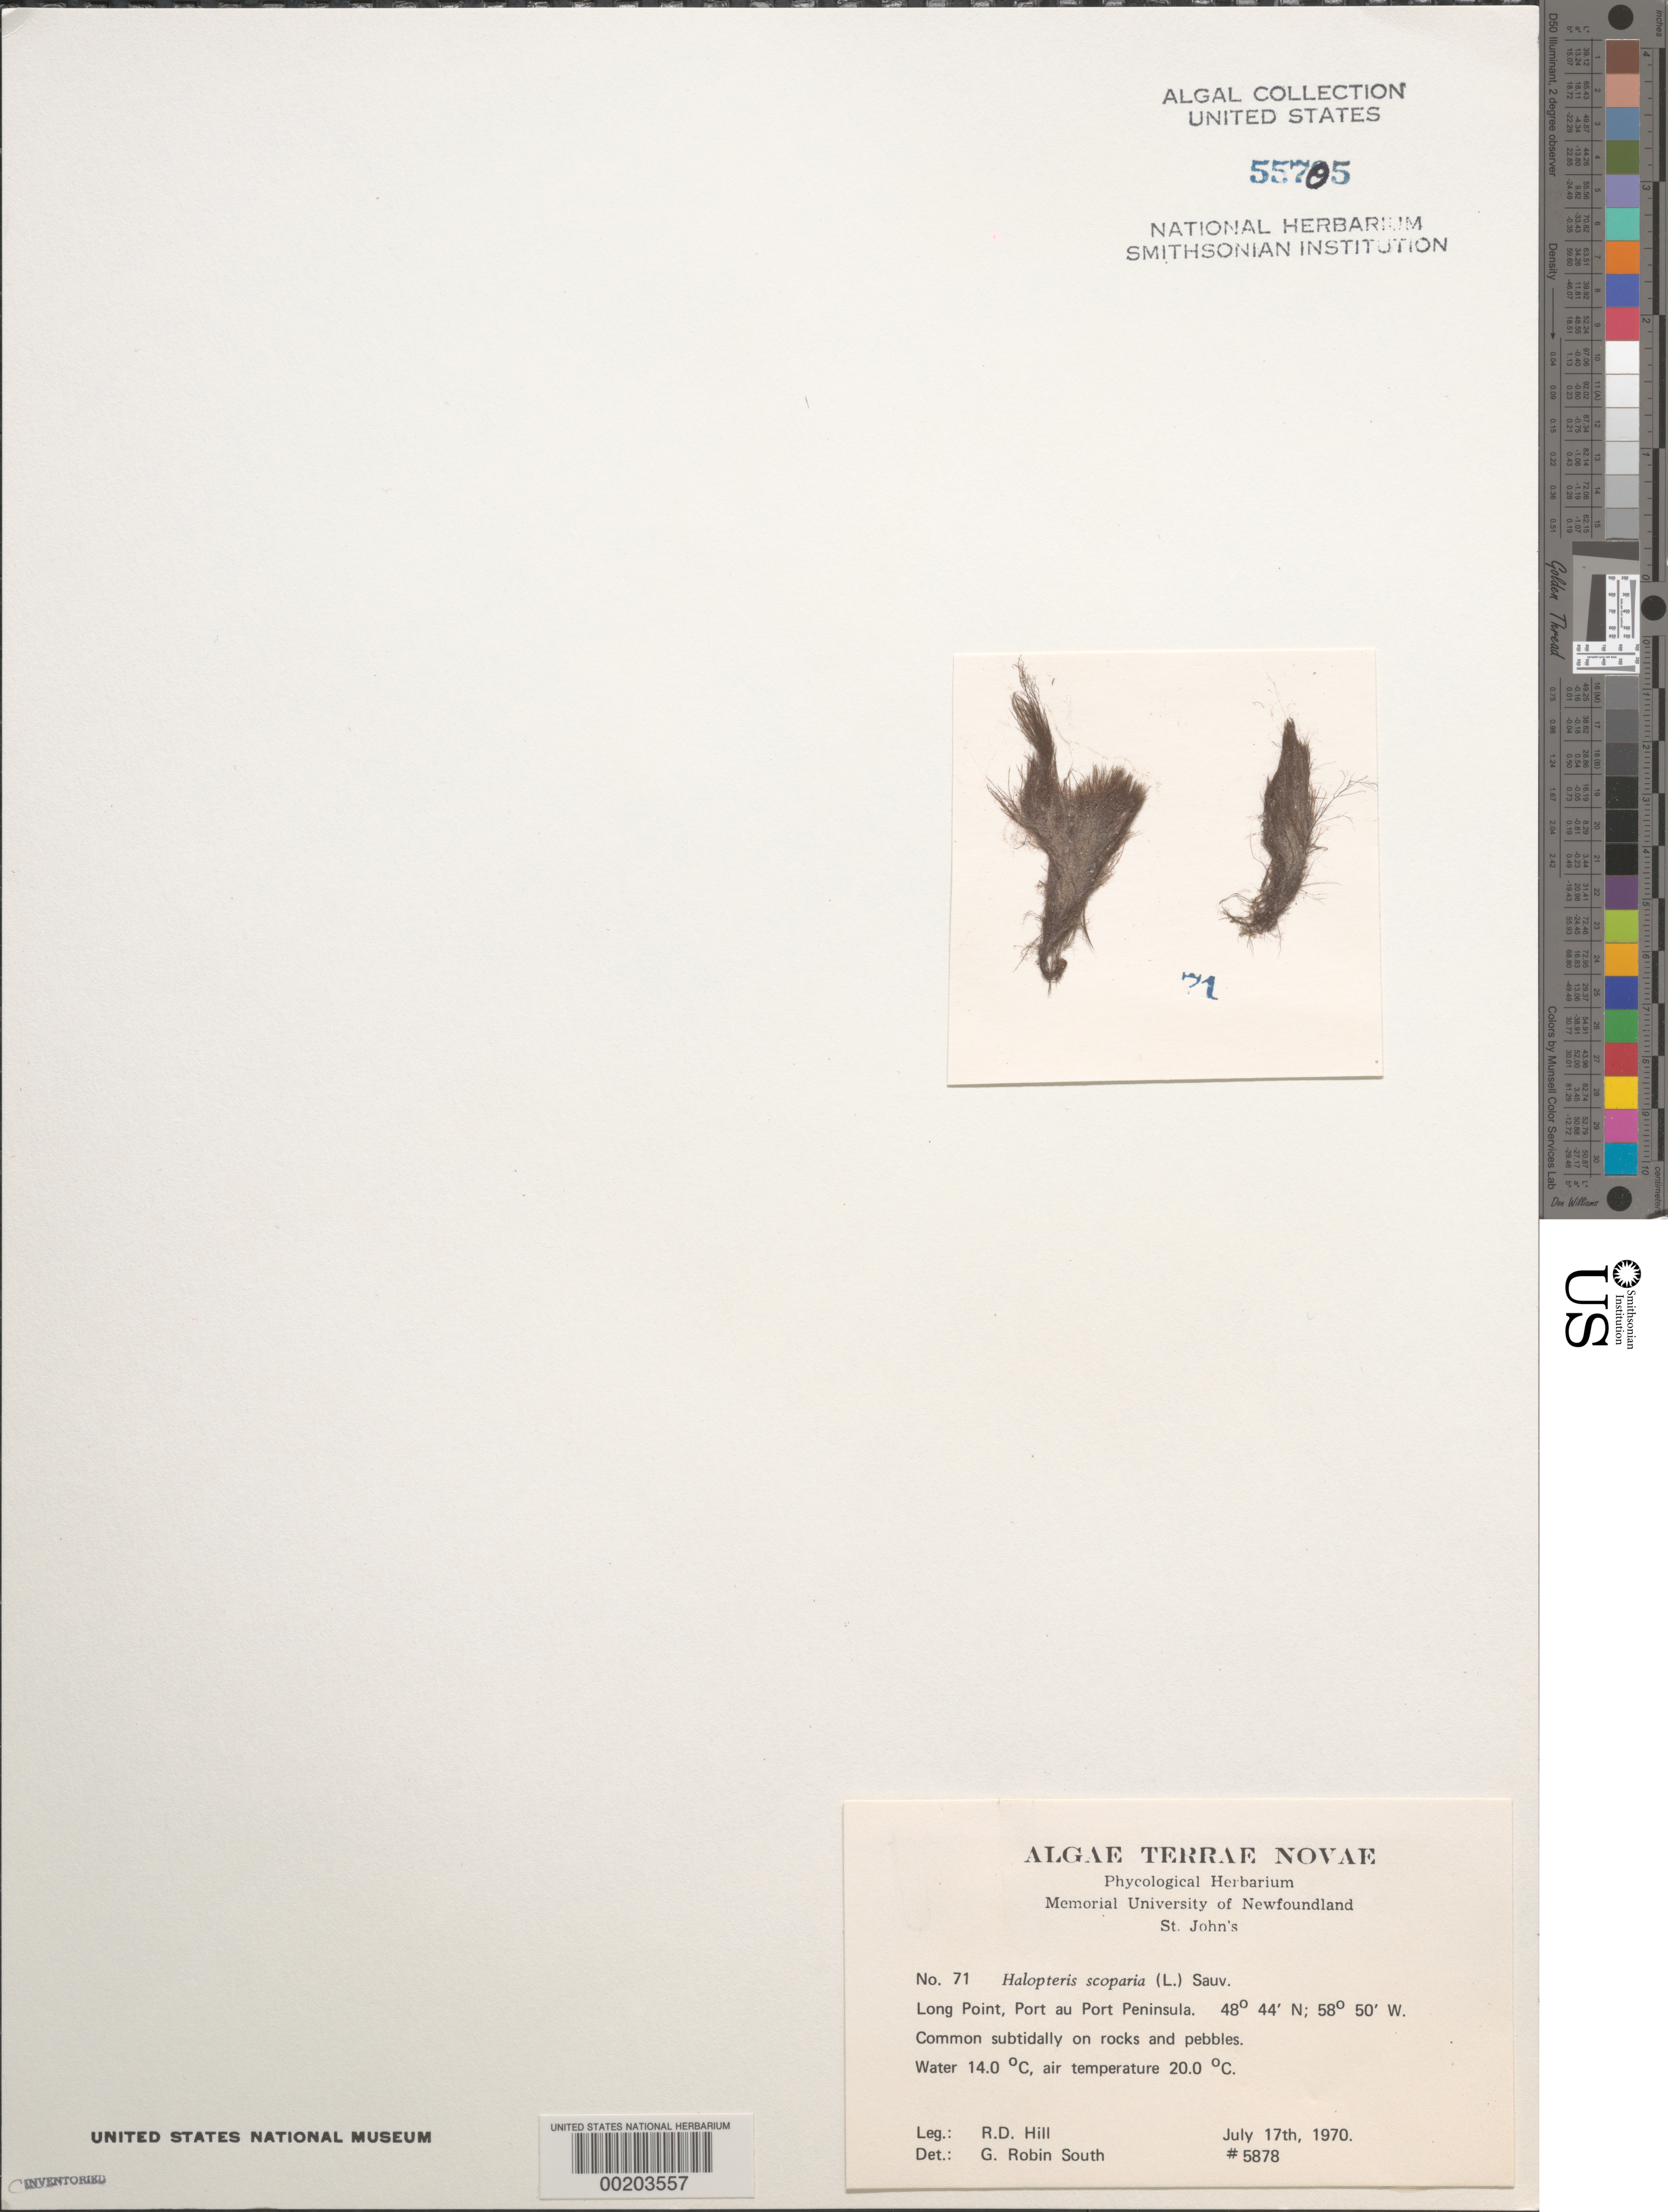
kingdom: Chromista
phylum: Ochrophyta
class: Phaeophyceae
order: Sphacelariales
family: Stypocaulaceae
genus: Halopteris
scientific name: Halopteris scoparia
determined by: South, G. R.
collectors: R. D. Hill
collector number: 5878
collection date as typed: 17 Jul 1970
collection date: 1970-07-17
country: Canada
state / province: Newfoundland and Labrador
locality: Long Point, Port au Port Peninsula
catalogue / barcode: US 55705